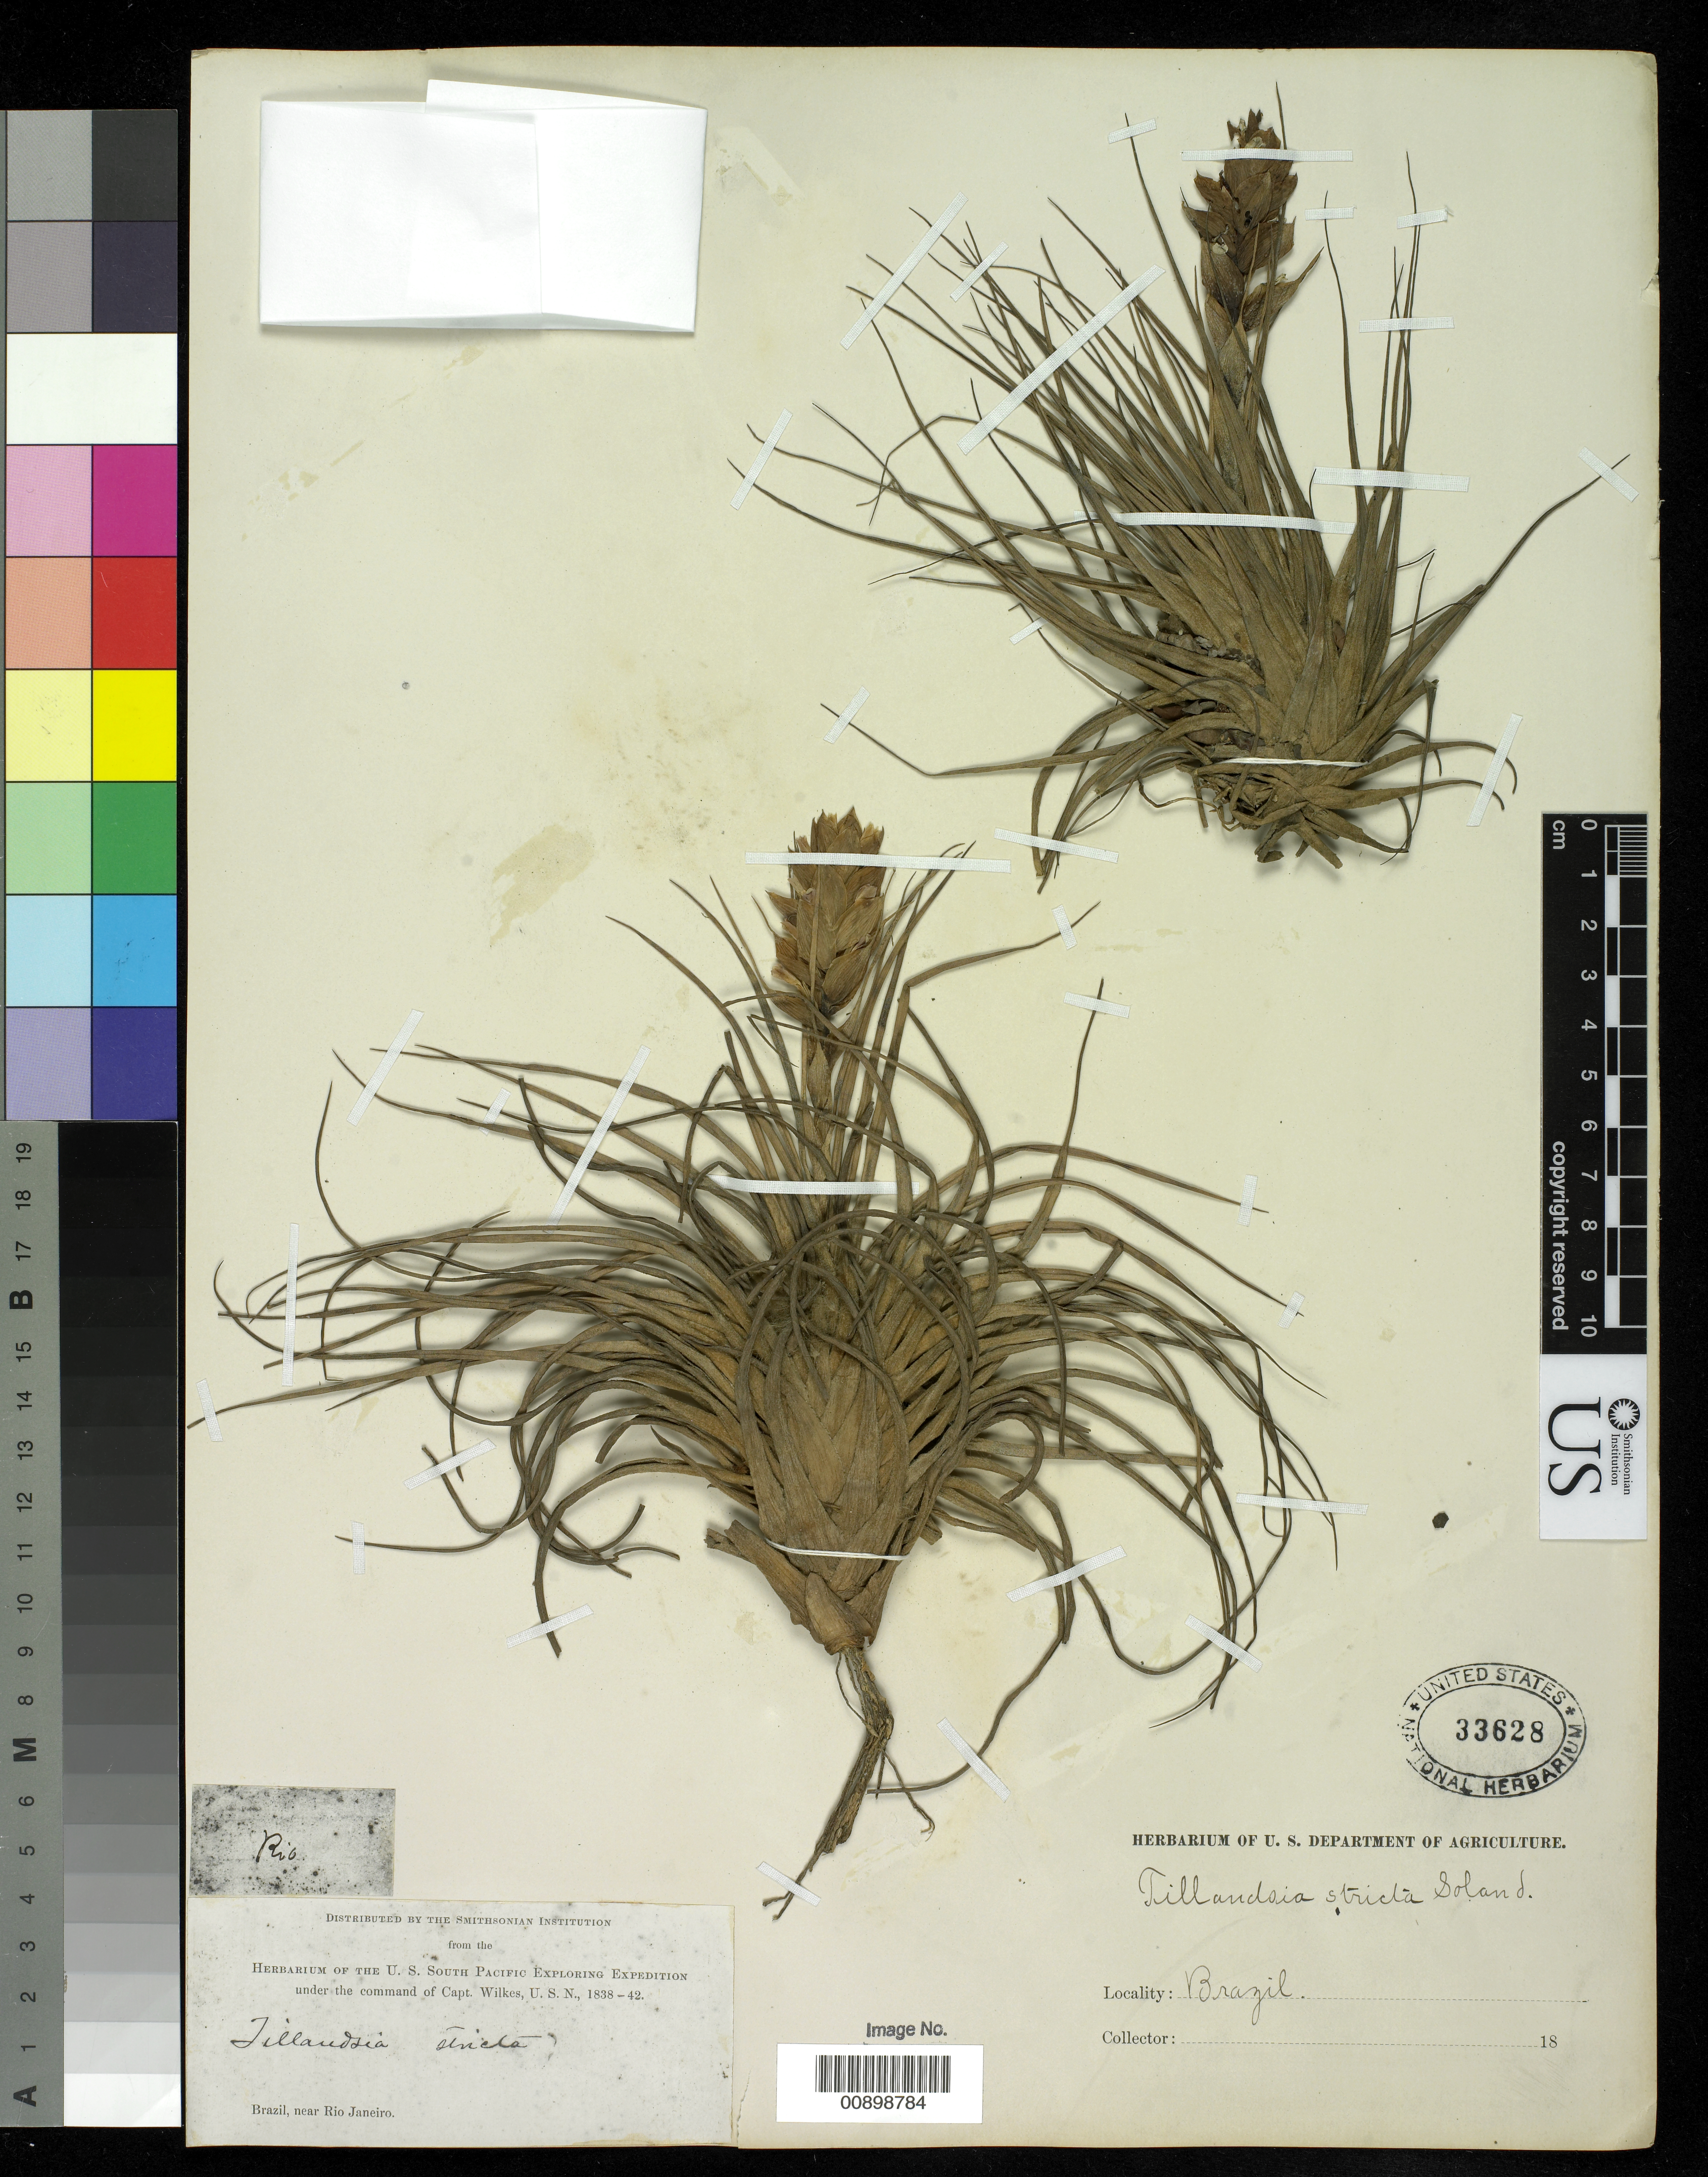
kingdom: Plantae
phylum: Tracheophyta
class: Liliopsida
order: Poales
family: Bromeliaceae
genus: Tillandsia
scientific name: Tillandsia stricta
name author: Sol. ex Ker Gawl.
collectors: Wilkes Explor. Exped.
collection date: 1838/1842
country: Brazil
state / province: Rio de Janeiro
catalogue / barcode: US 33628